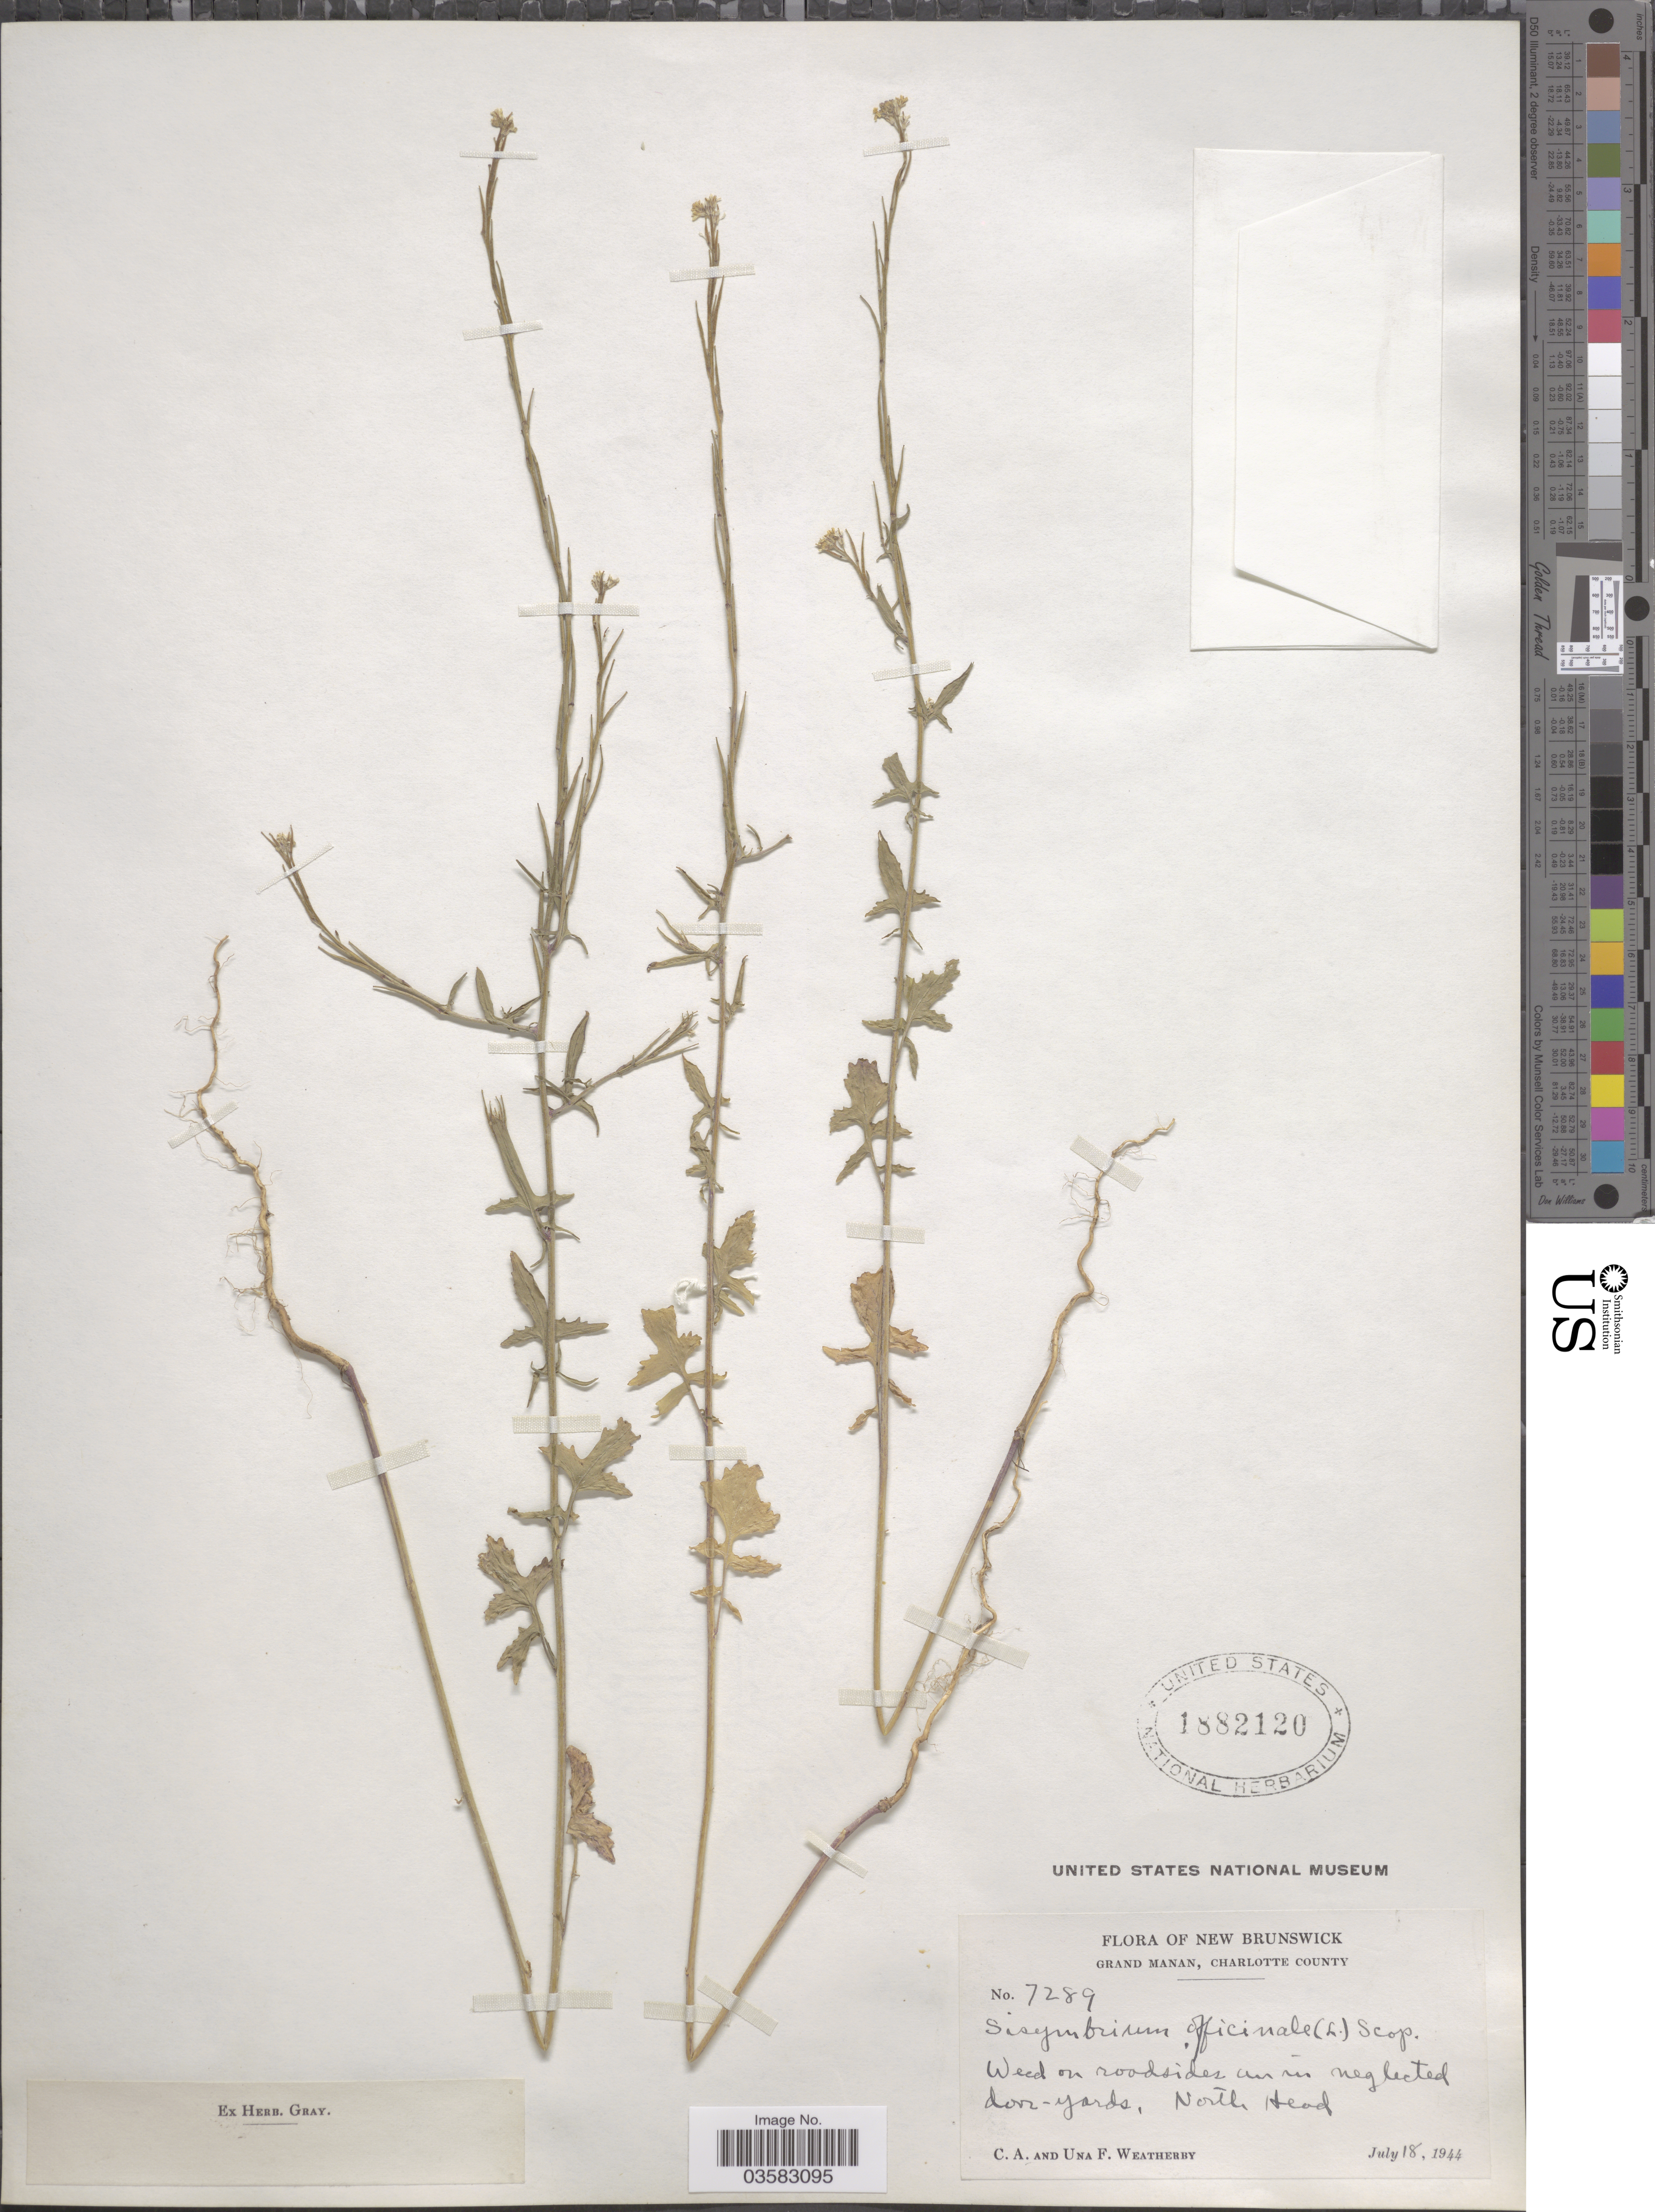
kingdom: Plantae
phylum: Tracheophyta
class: Magnoliopsida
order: Brassicales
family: Brassicaceae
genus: Sisymbrium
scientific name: Sisymbrium officinale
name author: (L.) Scop.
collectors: C. A. Weatherby & U. Weatherby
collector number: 7289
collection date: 1944-07-18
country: Canada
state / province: New Brunswick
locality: Grand Maman, Charlotte County. Weed on roadsides an in neglected door-yards, North Head.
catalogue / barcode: US 1882120